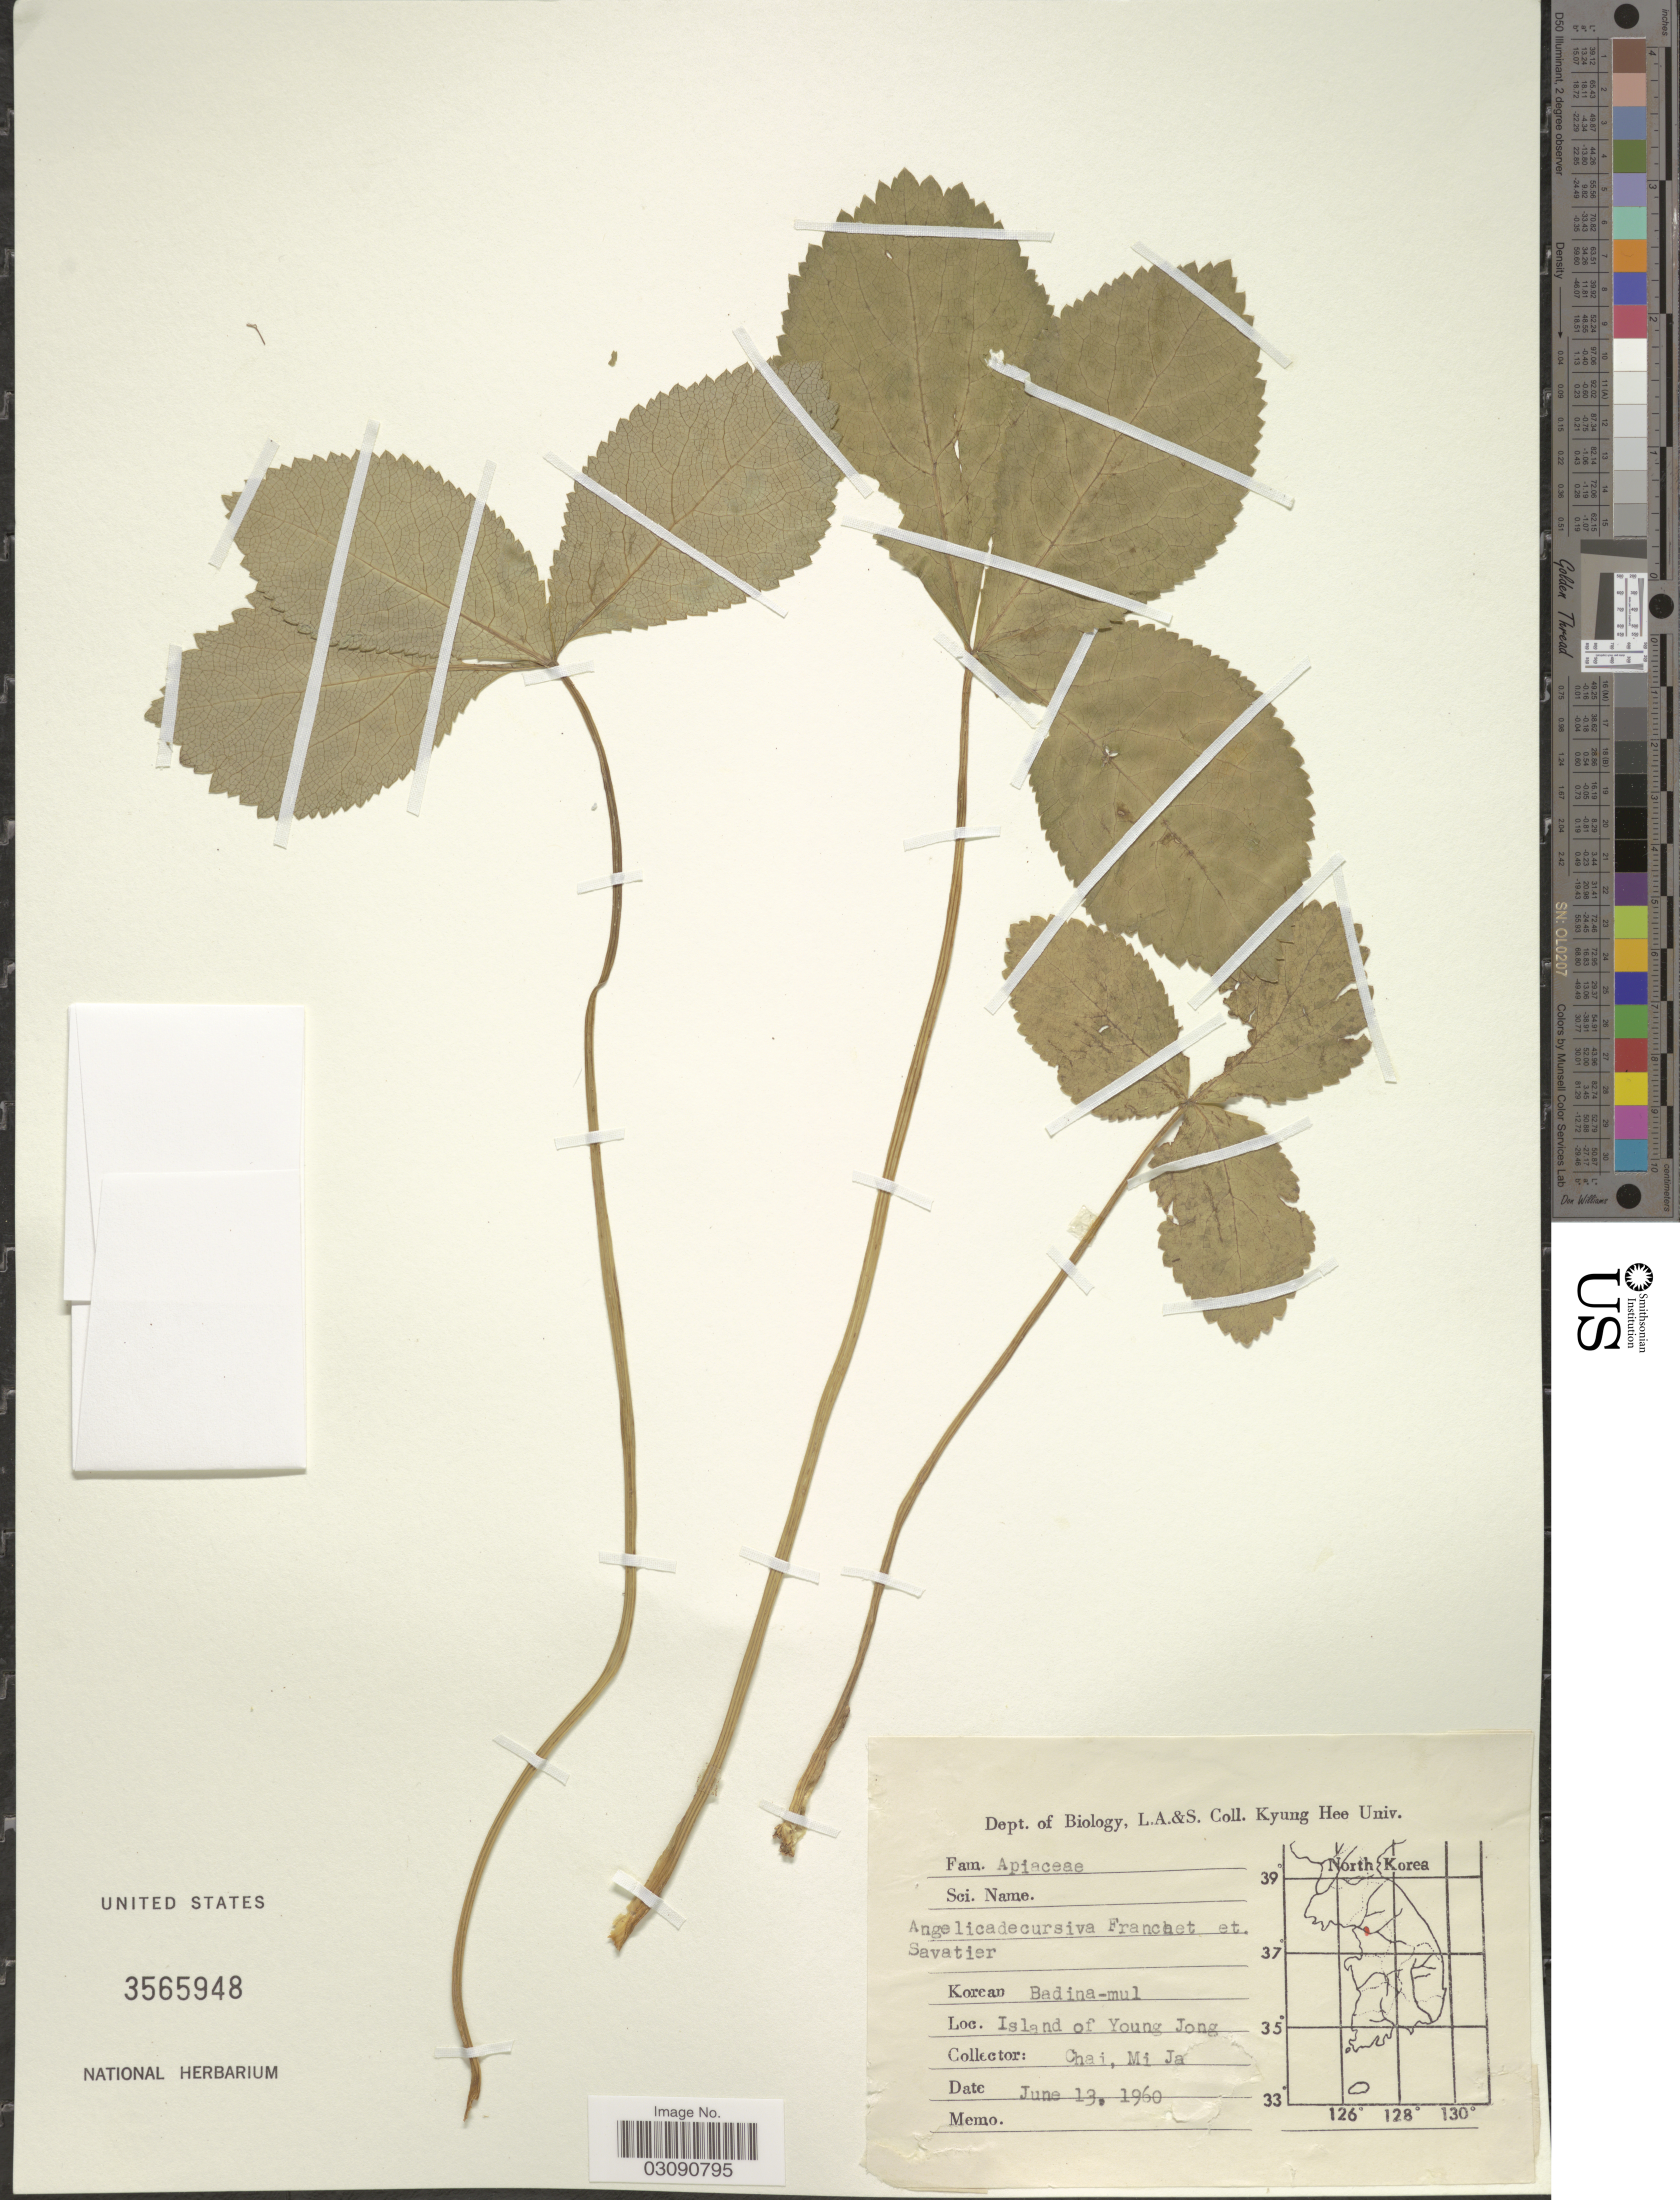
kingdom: Plantae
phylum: Tracheophyta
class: Magnoliopsida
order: Apiales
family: Apiaceae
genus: Angelica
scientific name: Angelica decursiva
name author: (Miq.) Franch. & Sav.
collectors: M. Chai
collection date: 1960-06-13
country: South Korea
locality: Island of Young Jong.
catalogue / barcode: US 3565948